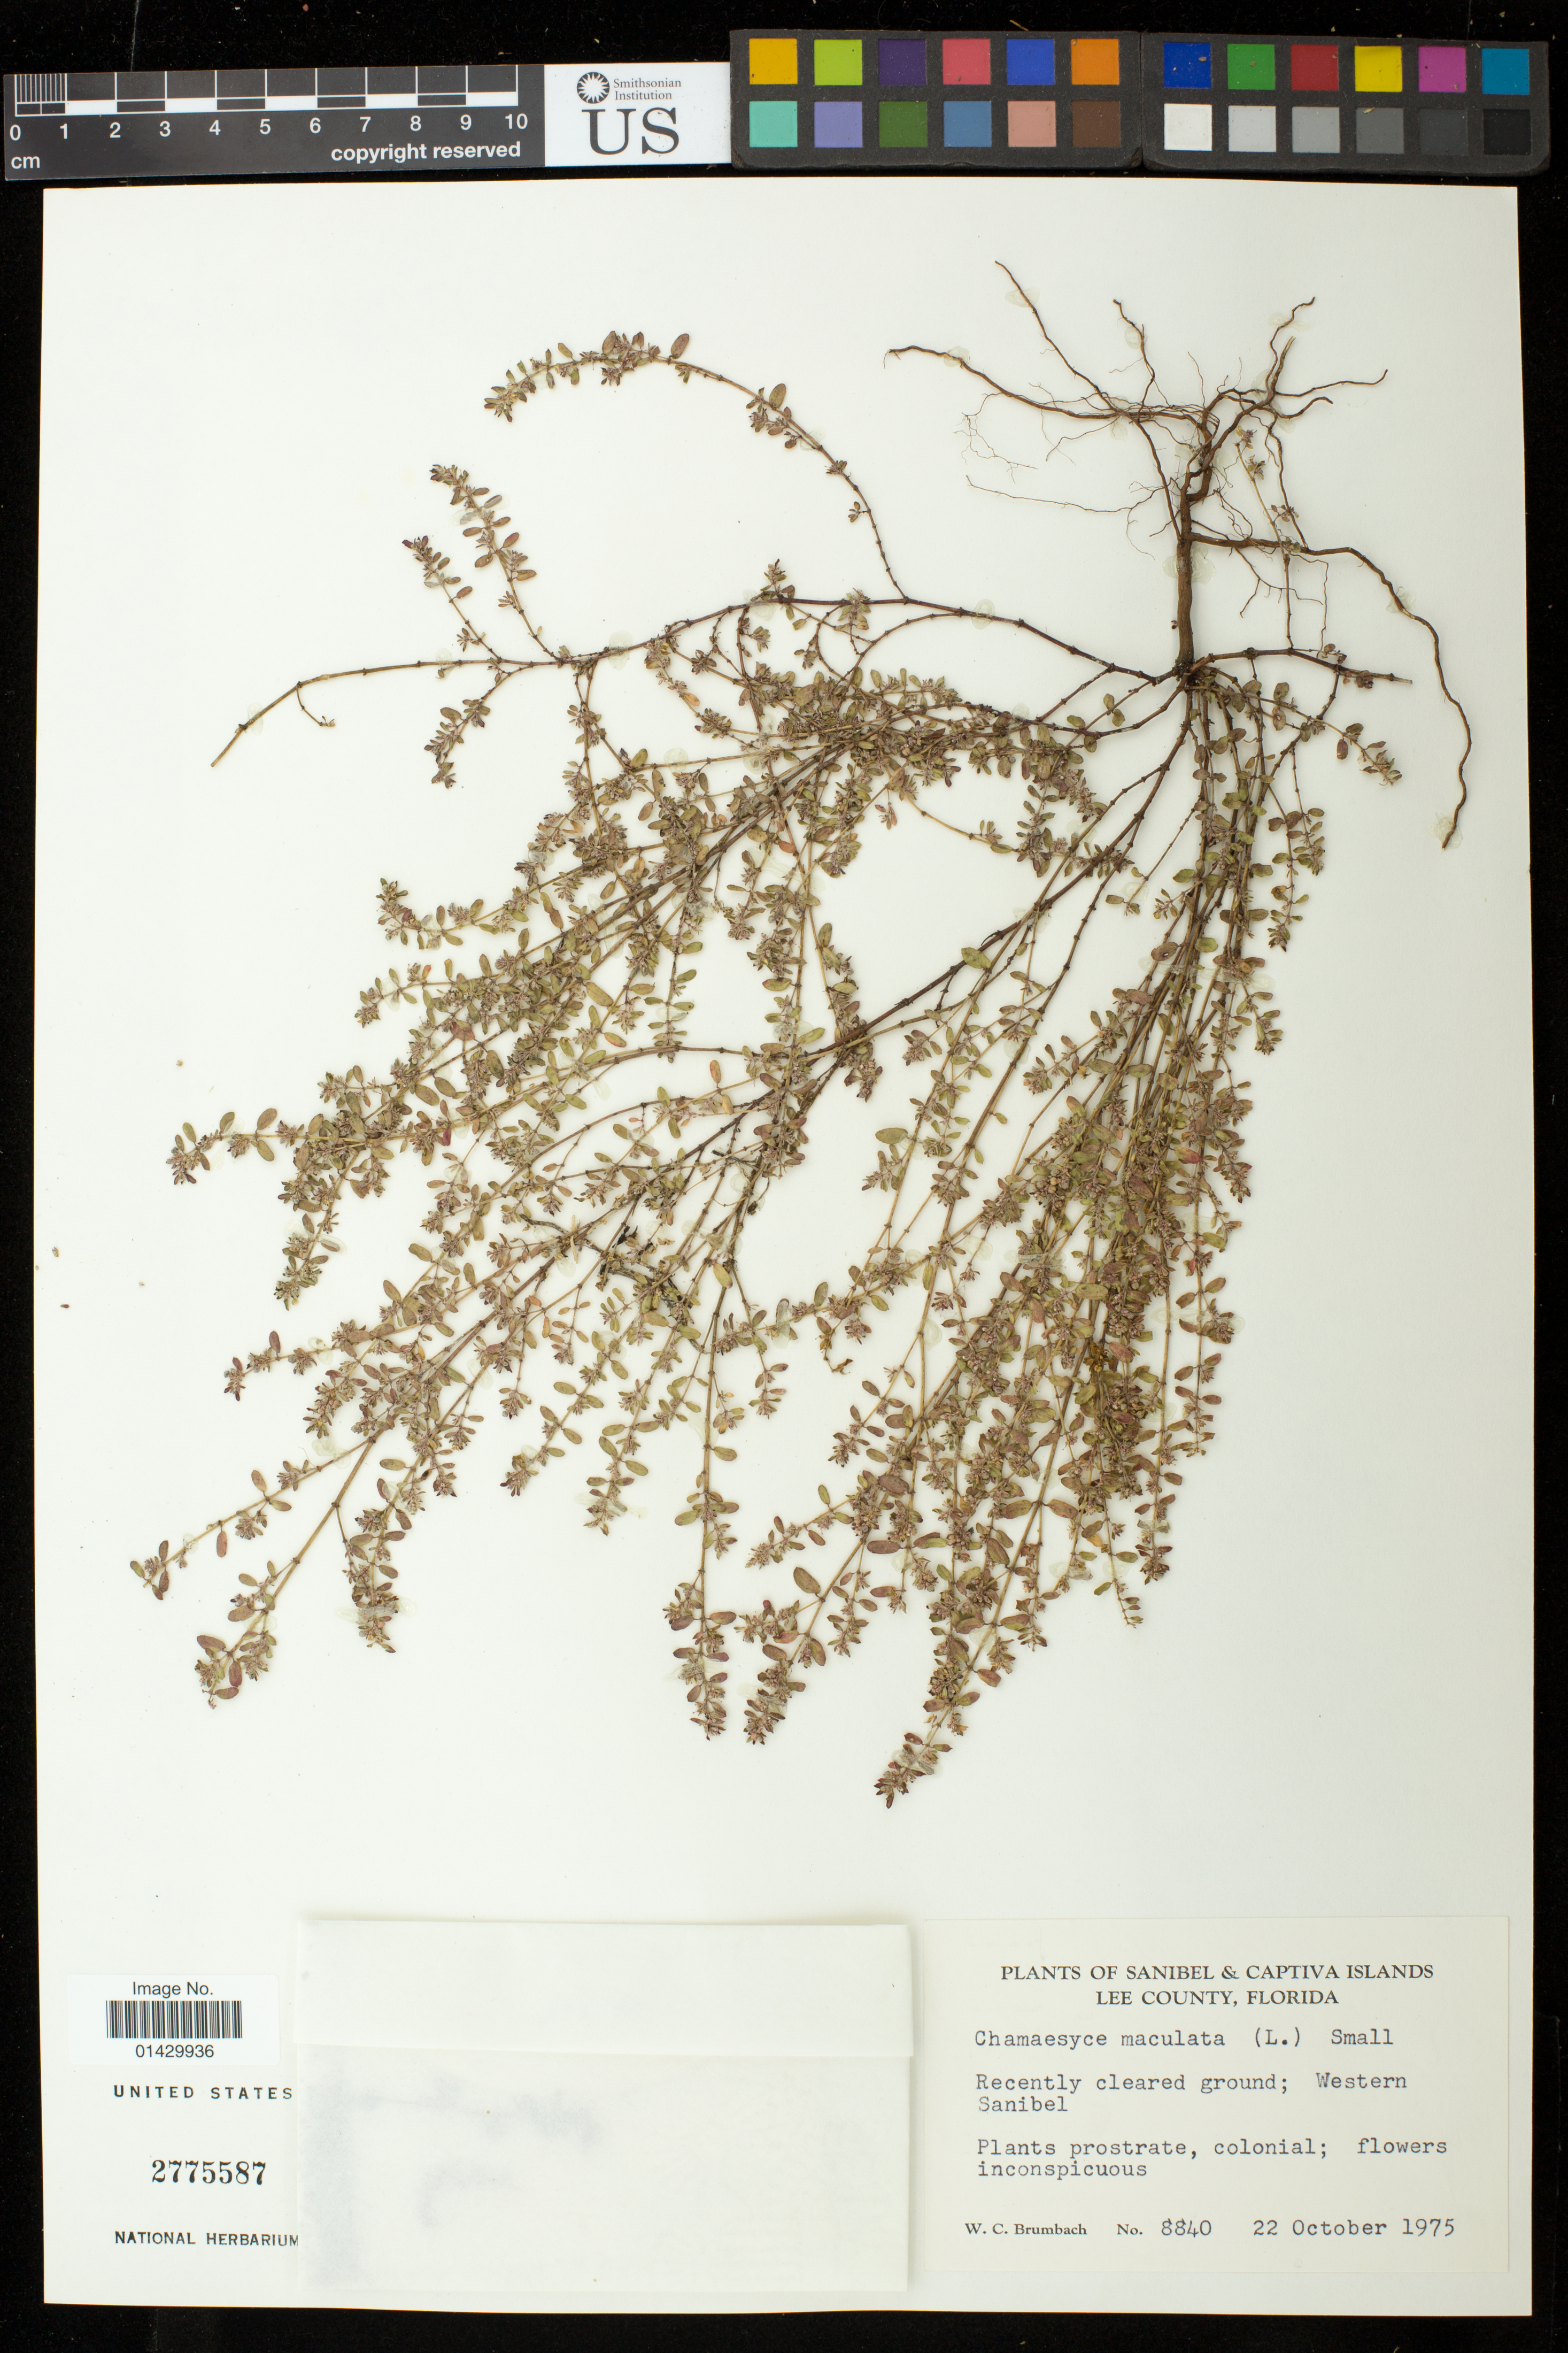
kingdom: Plantae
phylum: Tracheophyta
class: Magnoliopsida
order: Malpighiales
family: Euphorbiaceae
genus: Euphorbia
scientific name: Euphorbia maculata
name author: L.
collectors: W. C. Brumbach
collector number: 8840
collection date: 1975-10-22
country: United States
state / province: Florida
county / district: Lee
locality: Recently cleared ground; Western Sanibel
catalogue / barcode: US 2775587